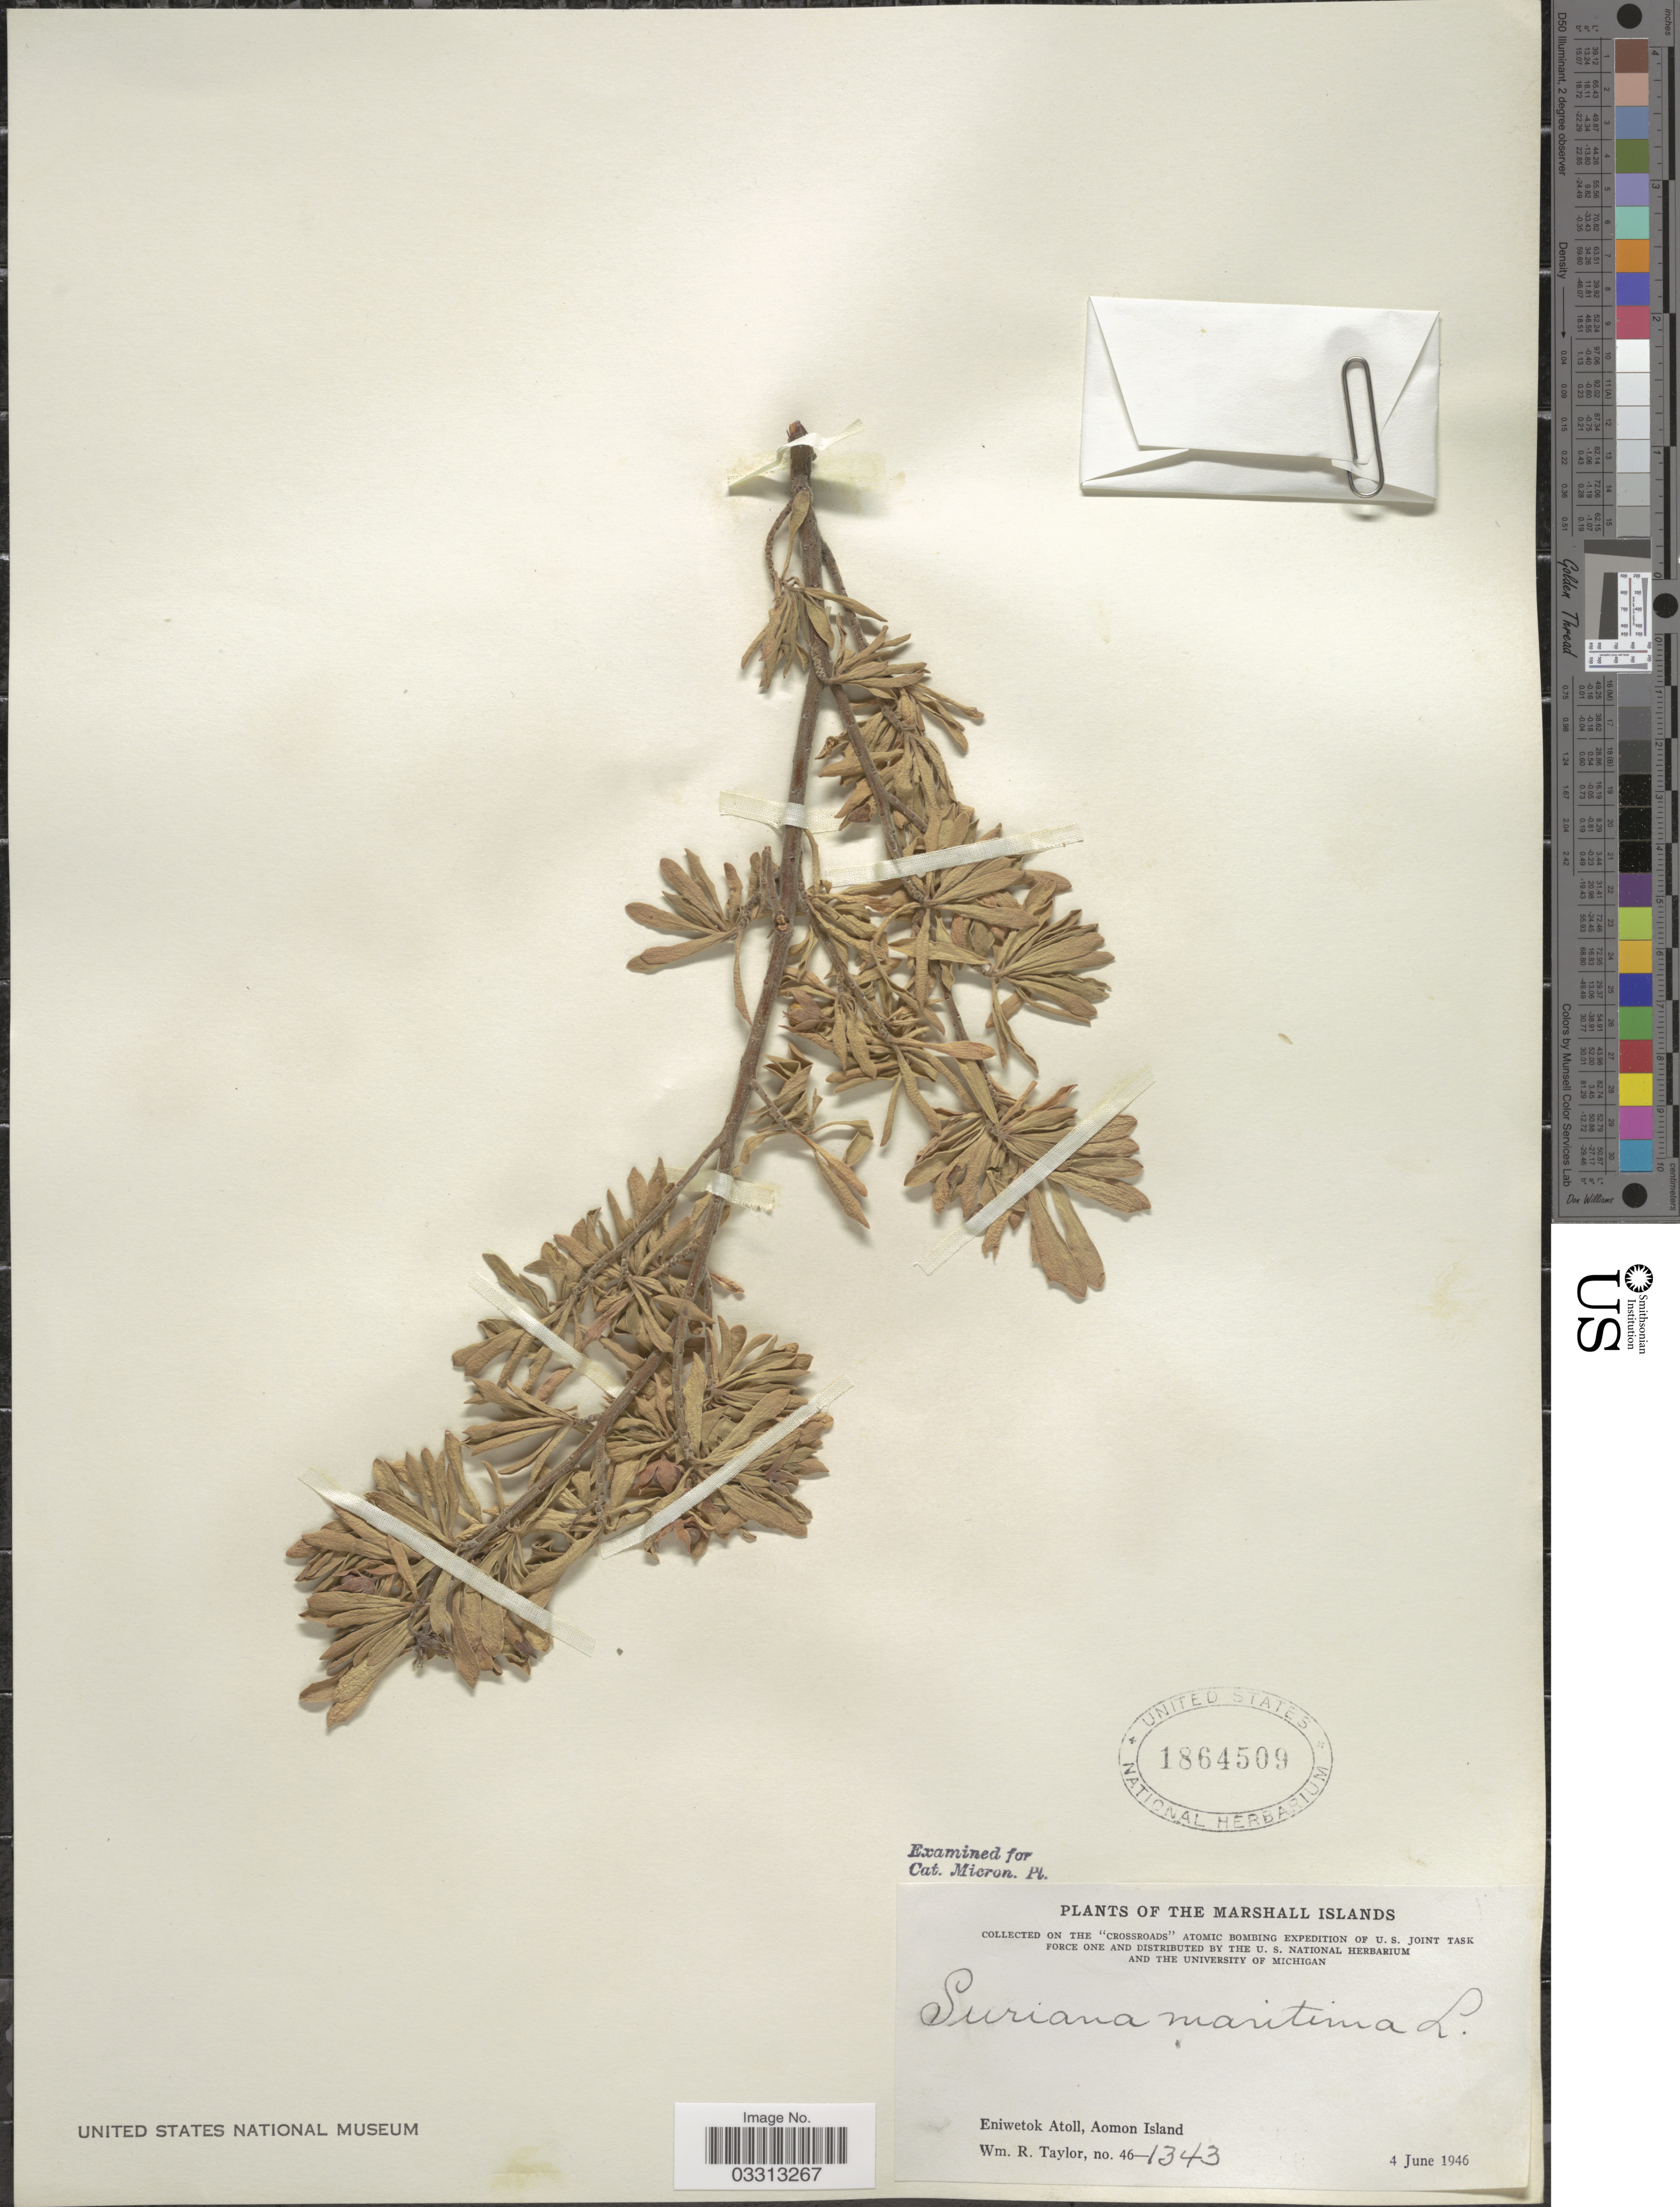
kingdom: Plantae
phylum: Tracheophyta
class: Magnoliopsida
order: Fabales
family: Surianaceae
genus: Suriana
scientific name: Suriana maritima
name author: L.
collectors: W. R. Taylor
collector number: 46-1343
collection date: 1946-06-04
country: Marshall Islands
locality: Eniwetok Atoll, Aomon Island.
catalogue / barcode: US 1864509